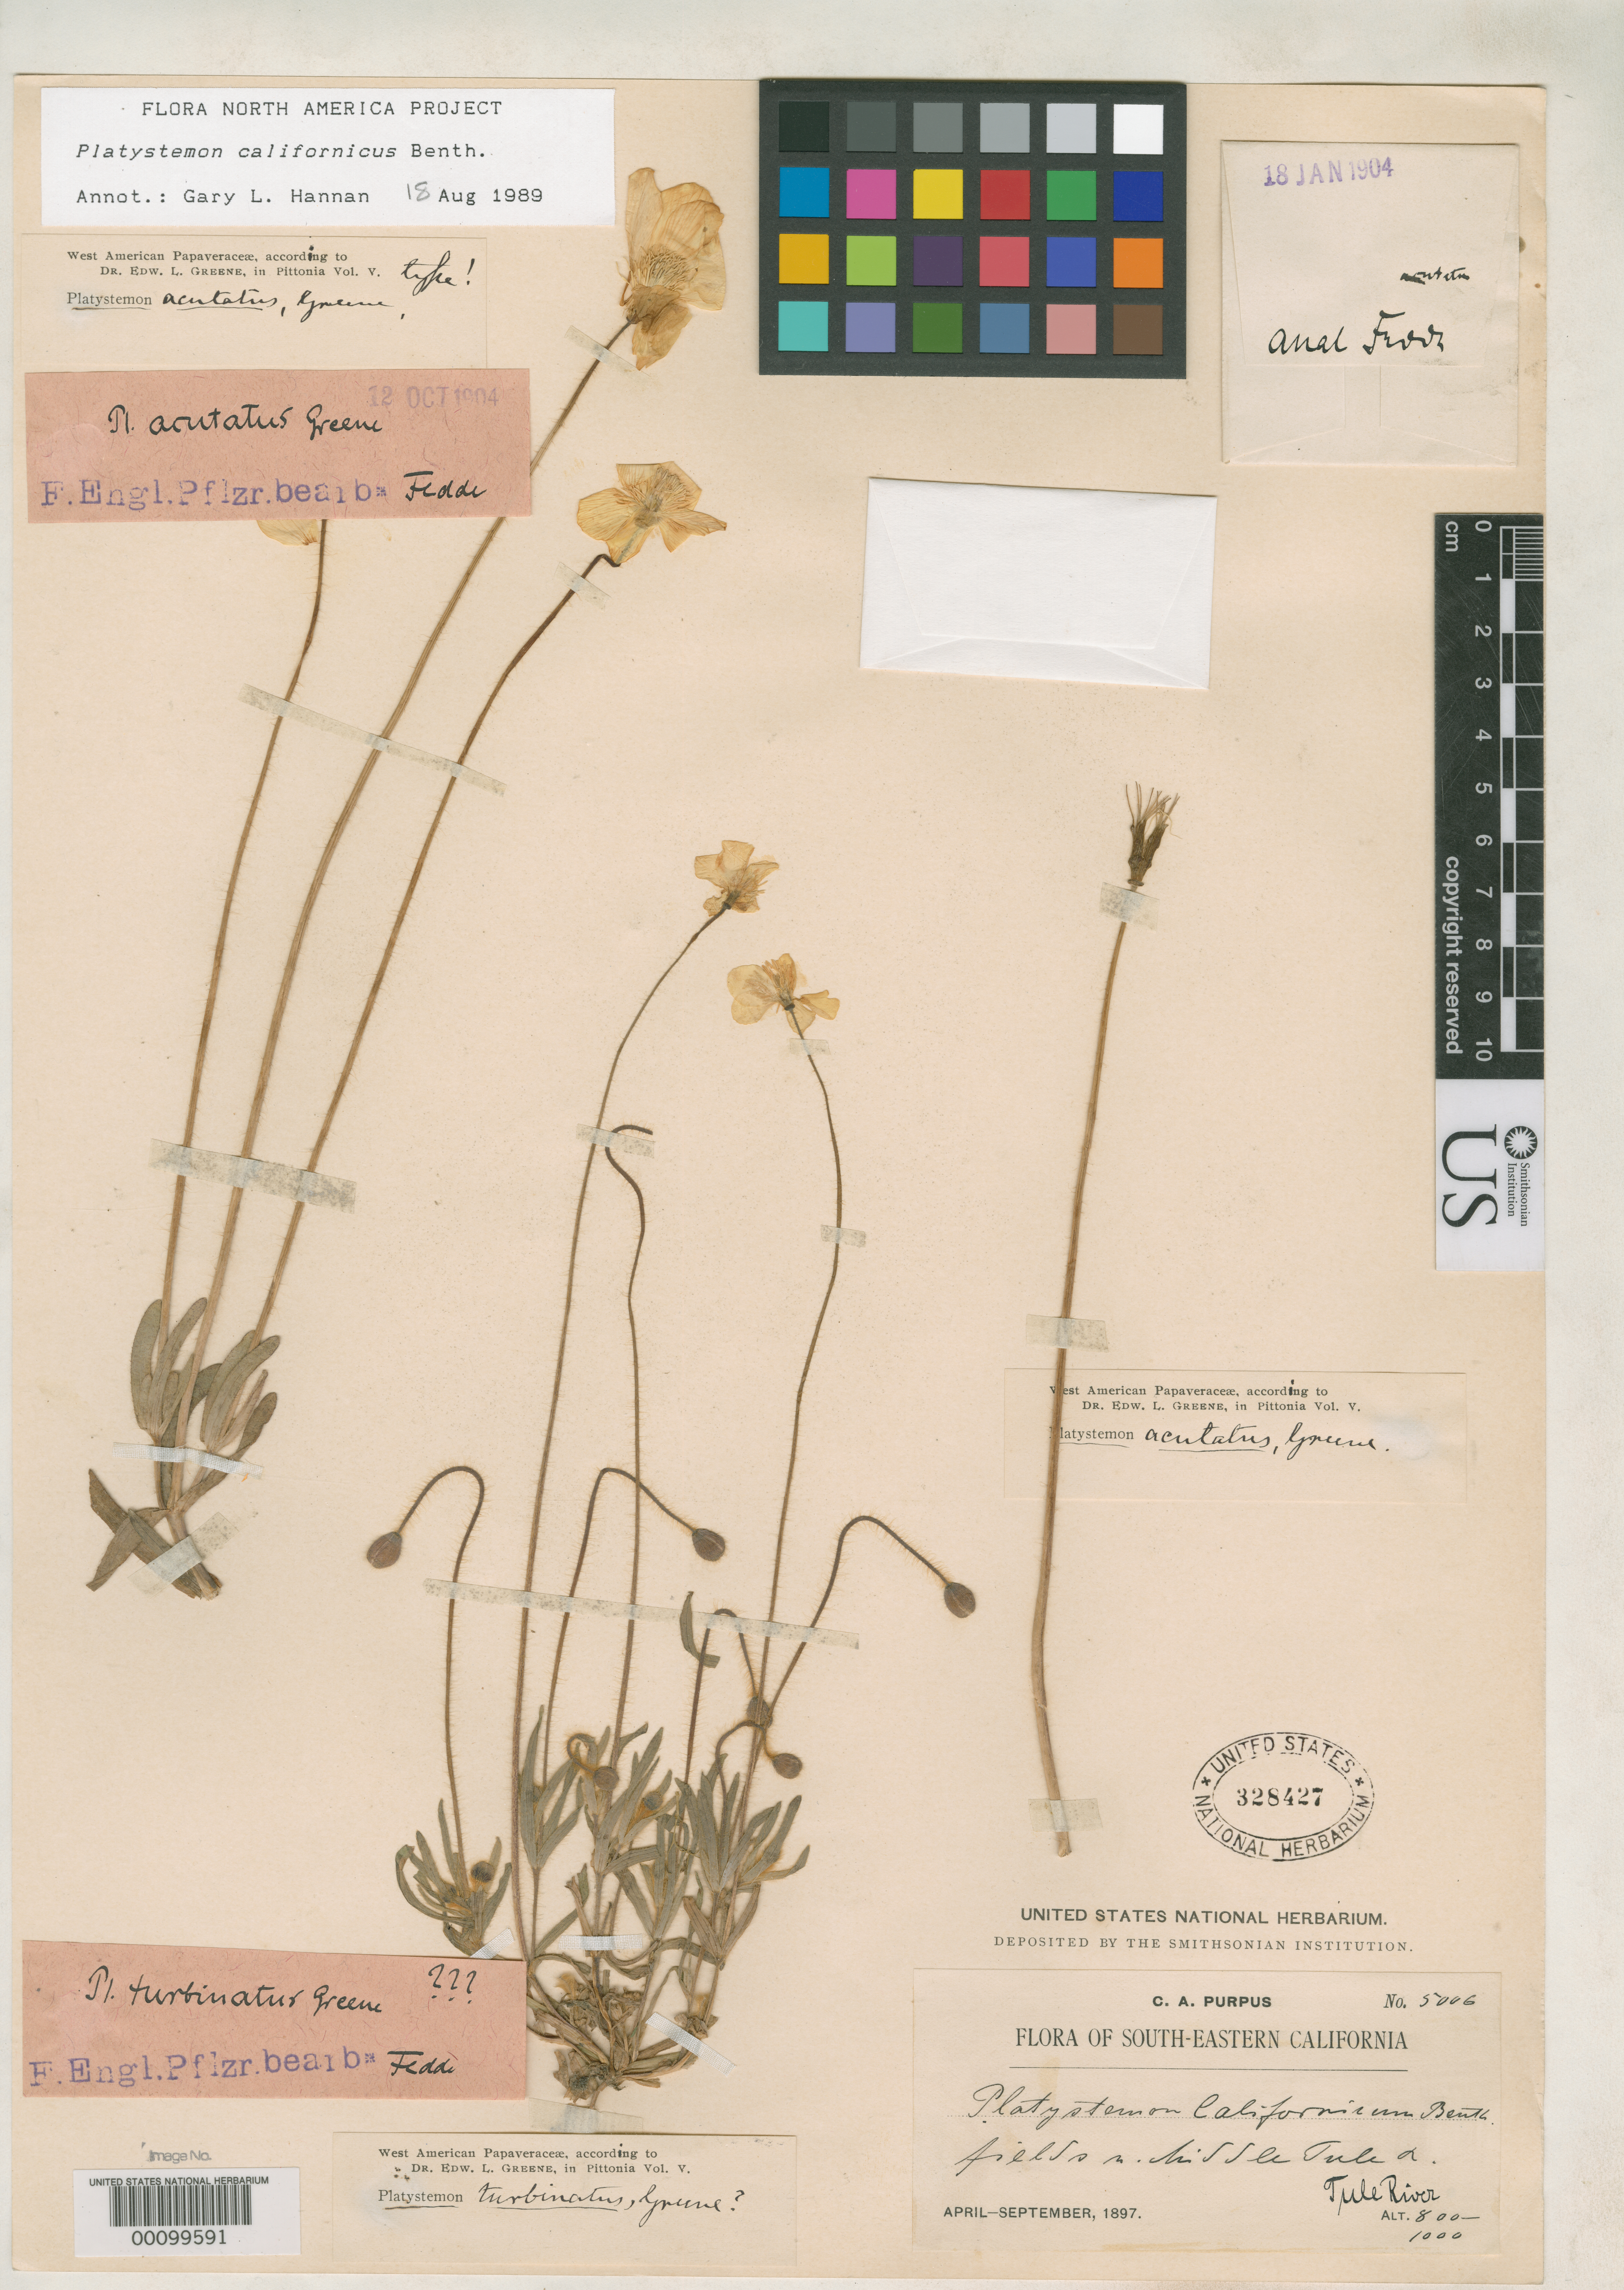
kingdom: Plantae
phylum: Tracheophyta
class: Magnoliopsida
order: Ranunculales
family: Papaveraceae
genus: Platystemon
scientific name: Platystemon acutatus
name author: Greene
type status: Holotype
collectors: C. A. Purpus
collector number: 5006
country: United States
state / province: California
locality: Middle Tyle River.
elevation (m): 800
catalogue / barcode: US 328427